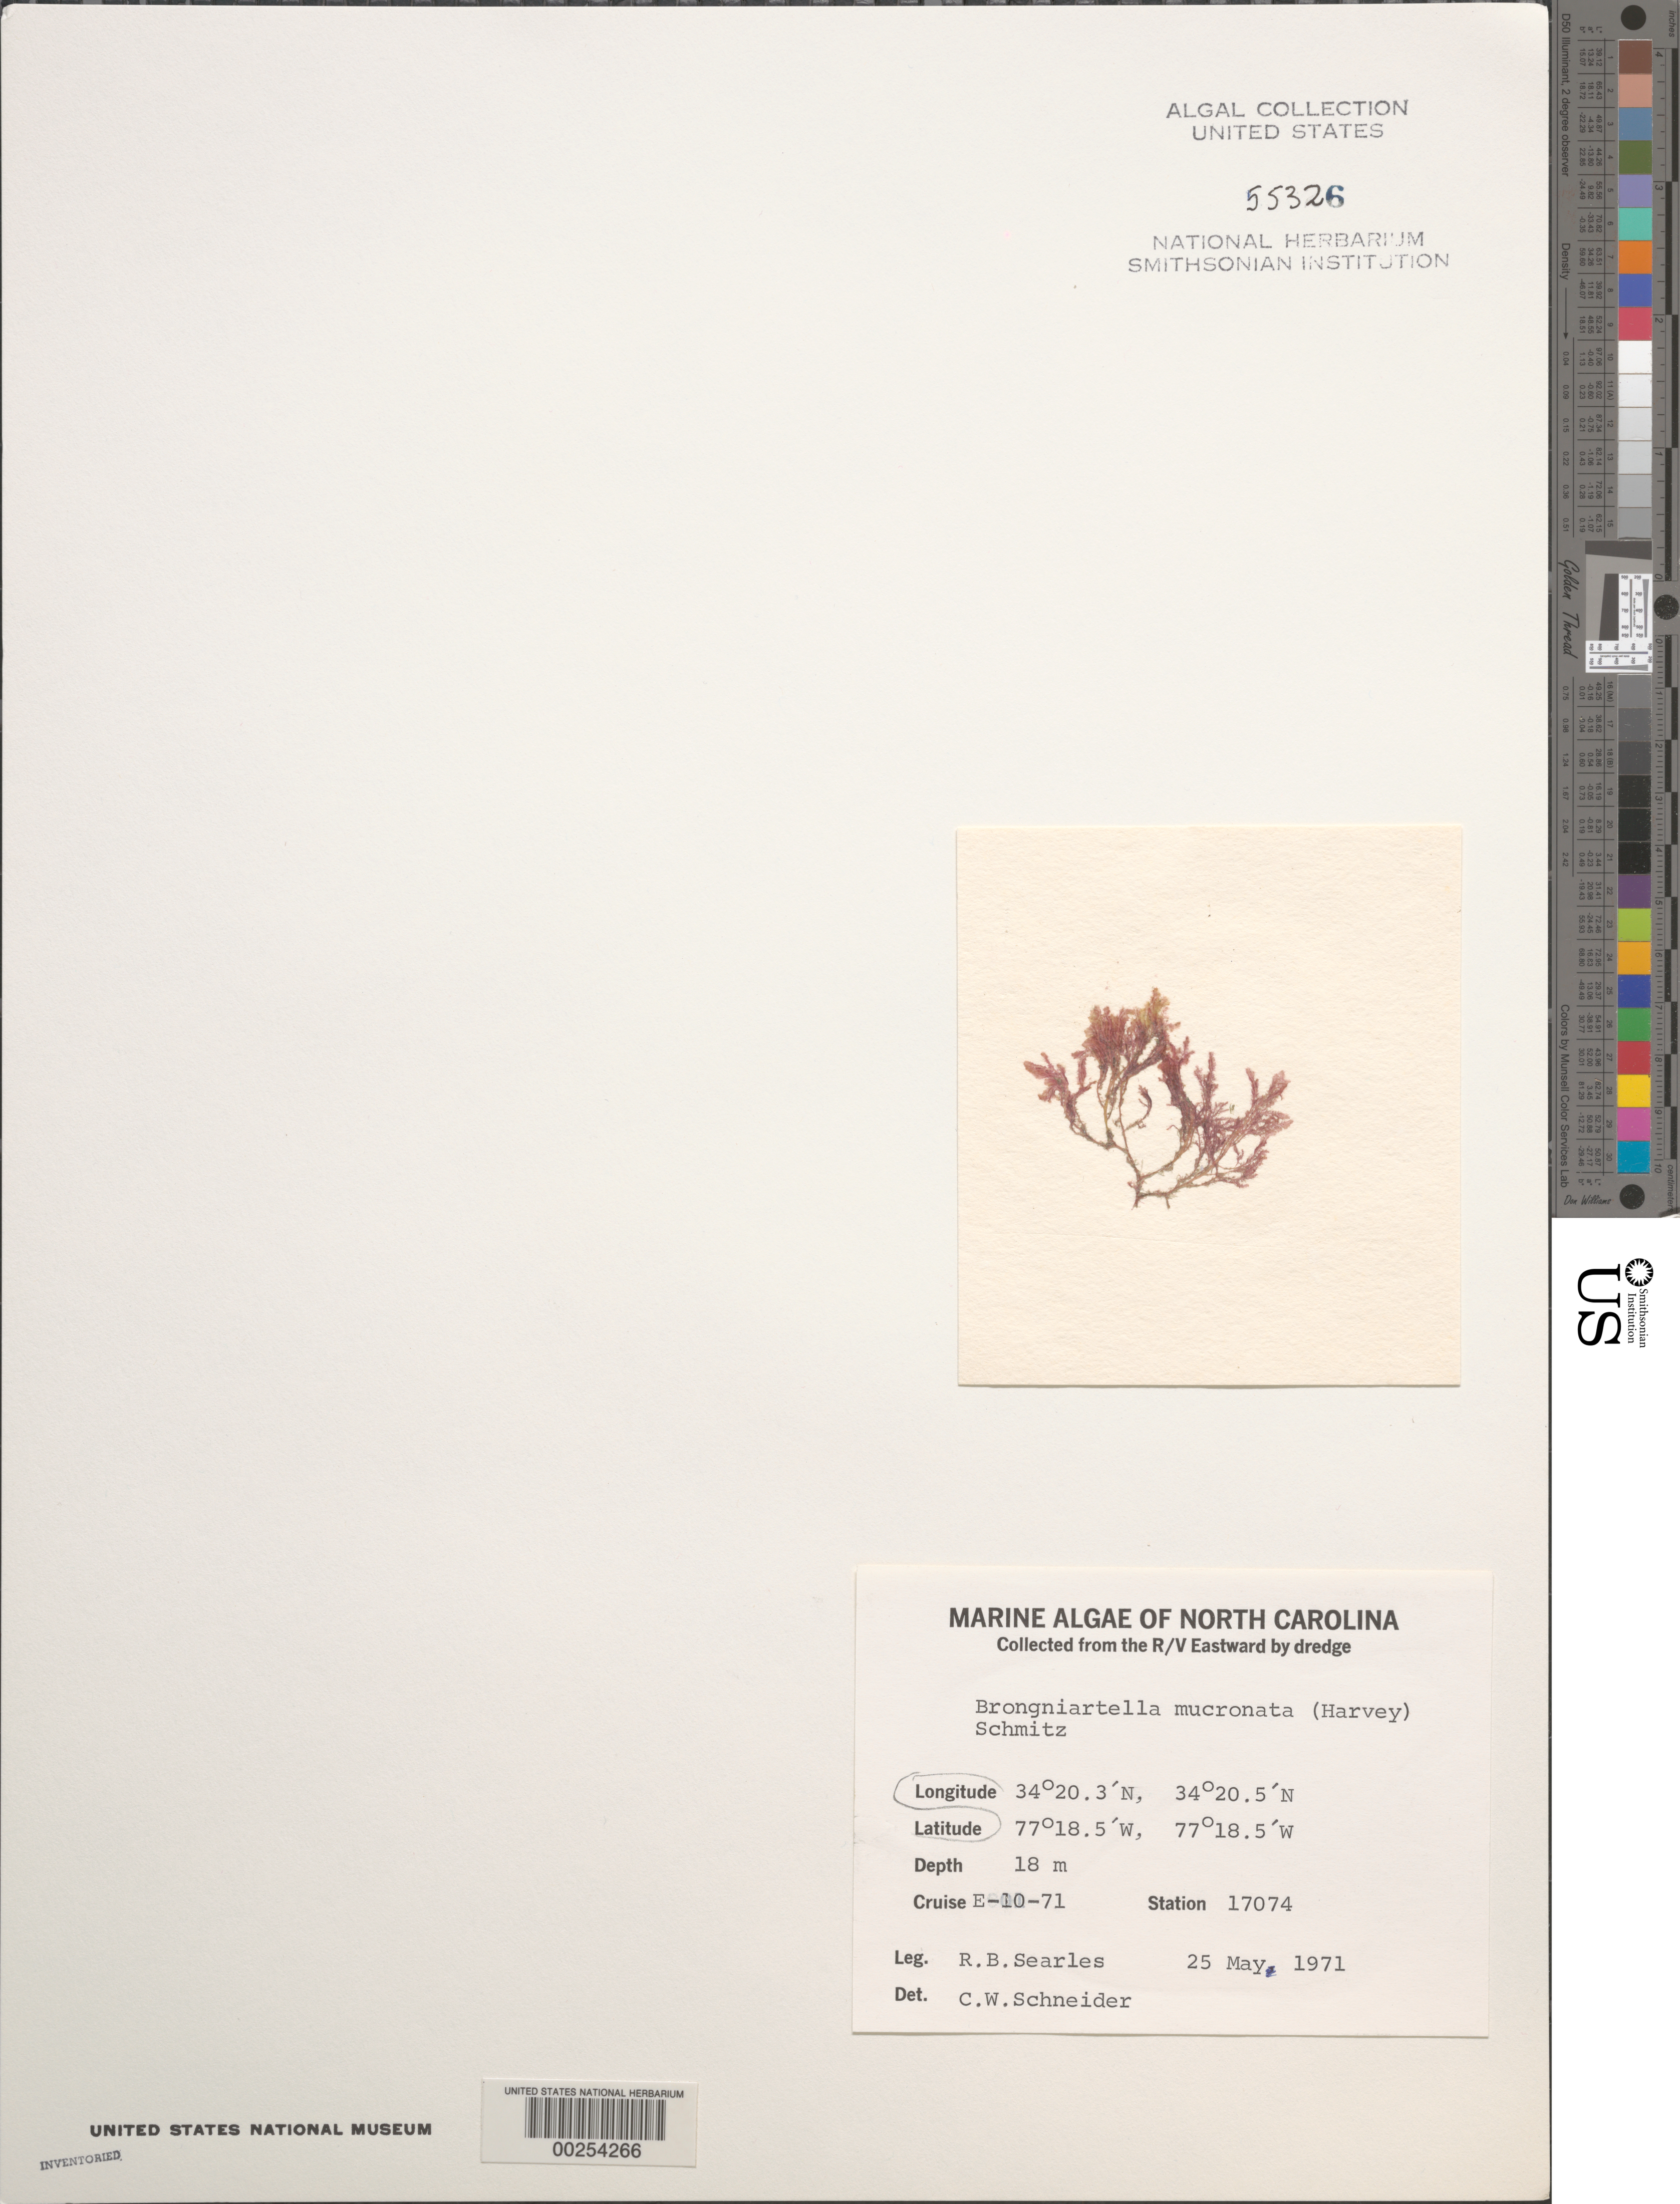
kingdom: Plantae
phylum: Rhodophyta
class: Florideophyceae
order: Ceramiales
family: Rhodomelaceae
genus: Heterodasya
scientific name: Heterodasya mucronata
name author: (Harv.) M.J. Wynne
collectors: R. Searles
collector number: Station 17074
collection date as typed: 25 May 1971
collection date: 1971-05-25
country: United States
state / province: North Carolina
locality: Onslow Bay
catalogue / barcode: US 55326